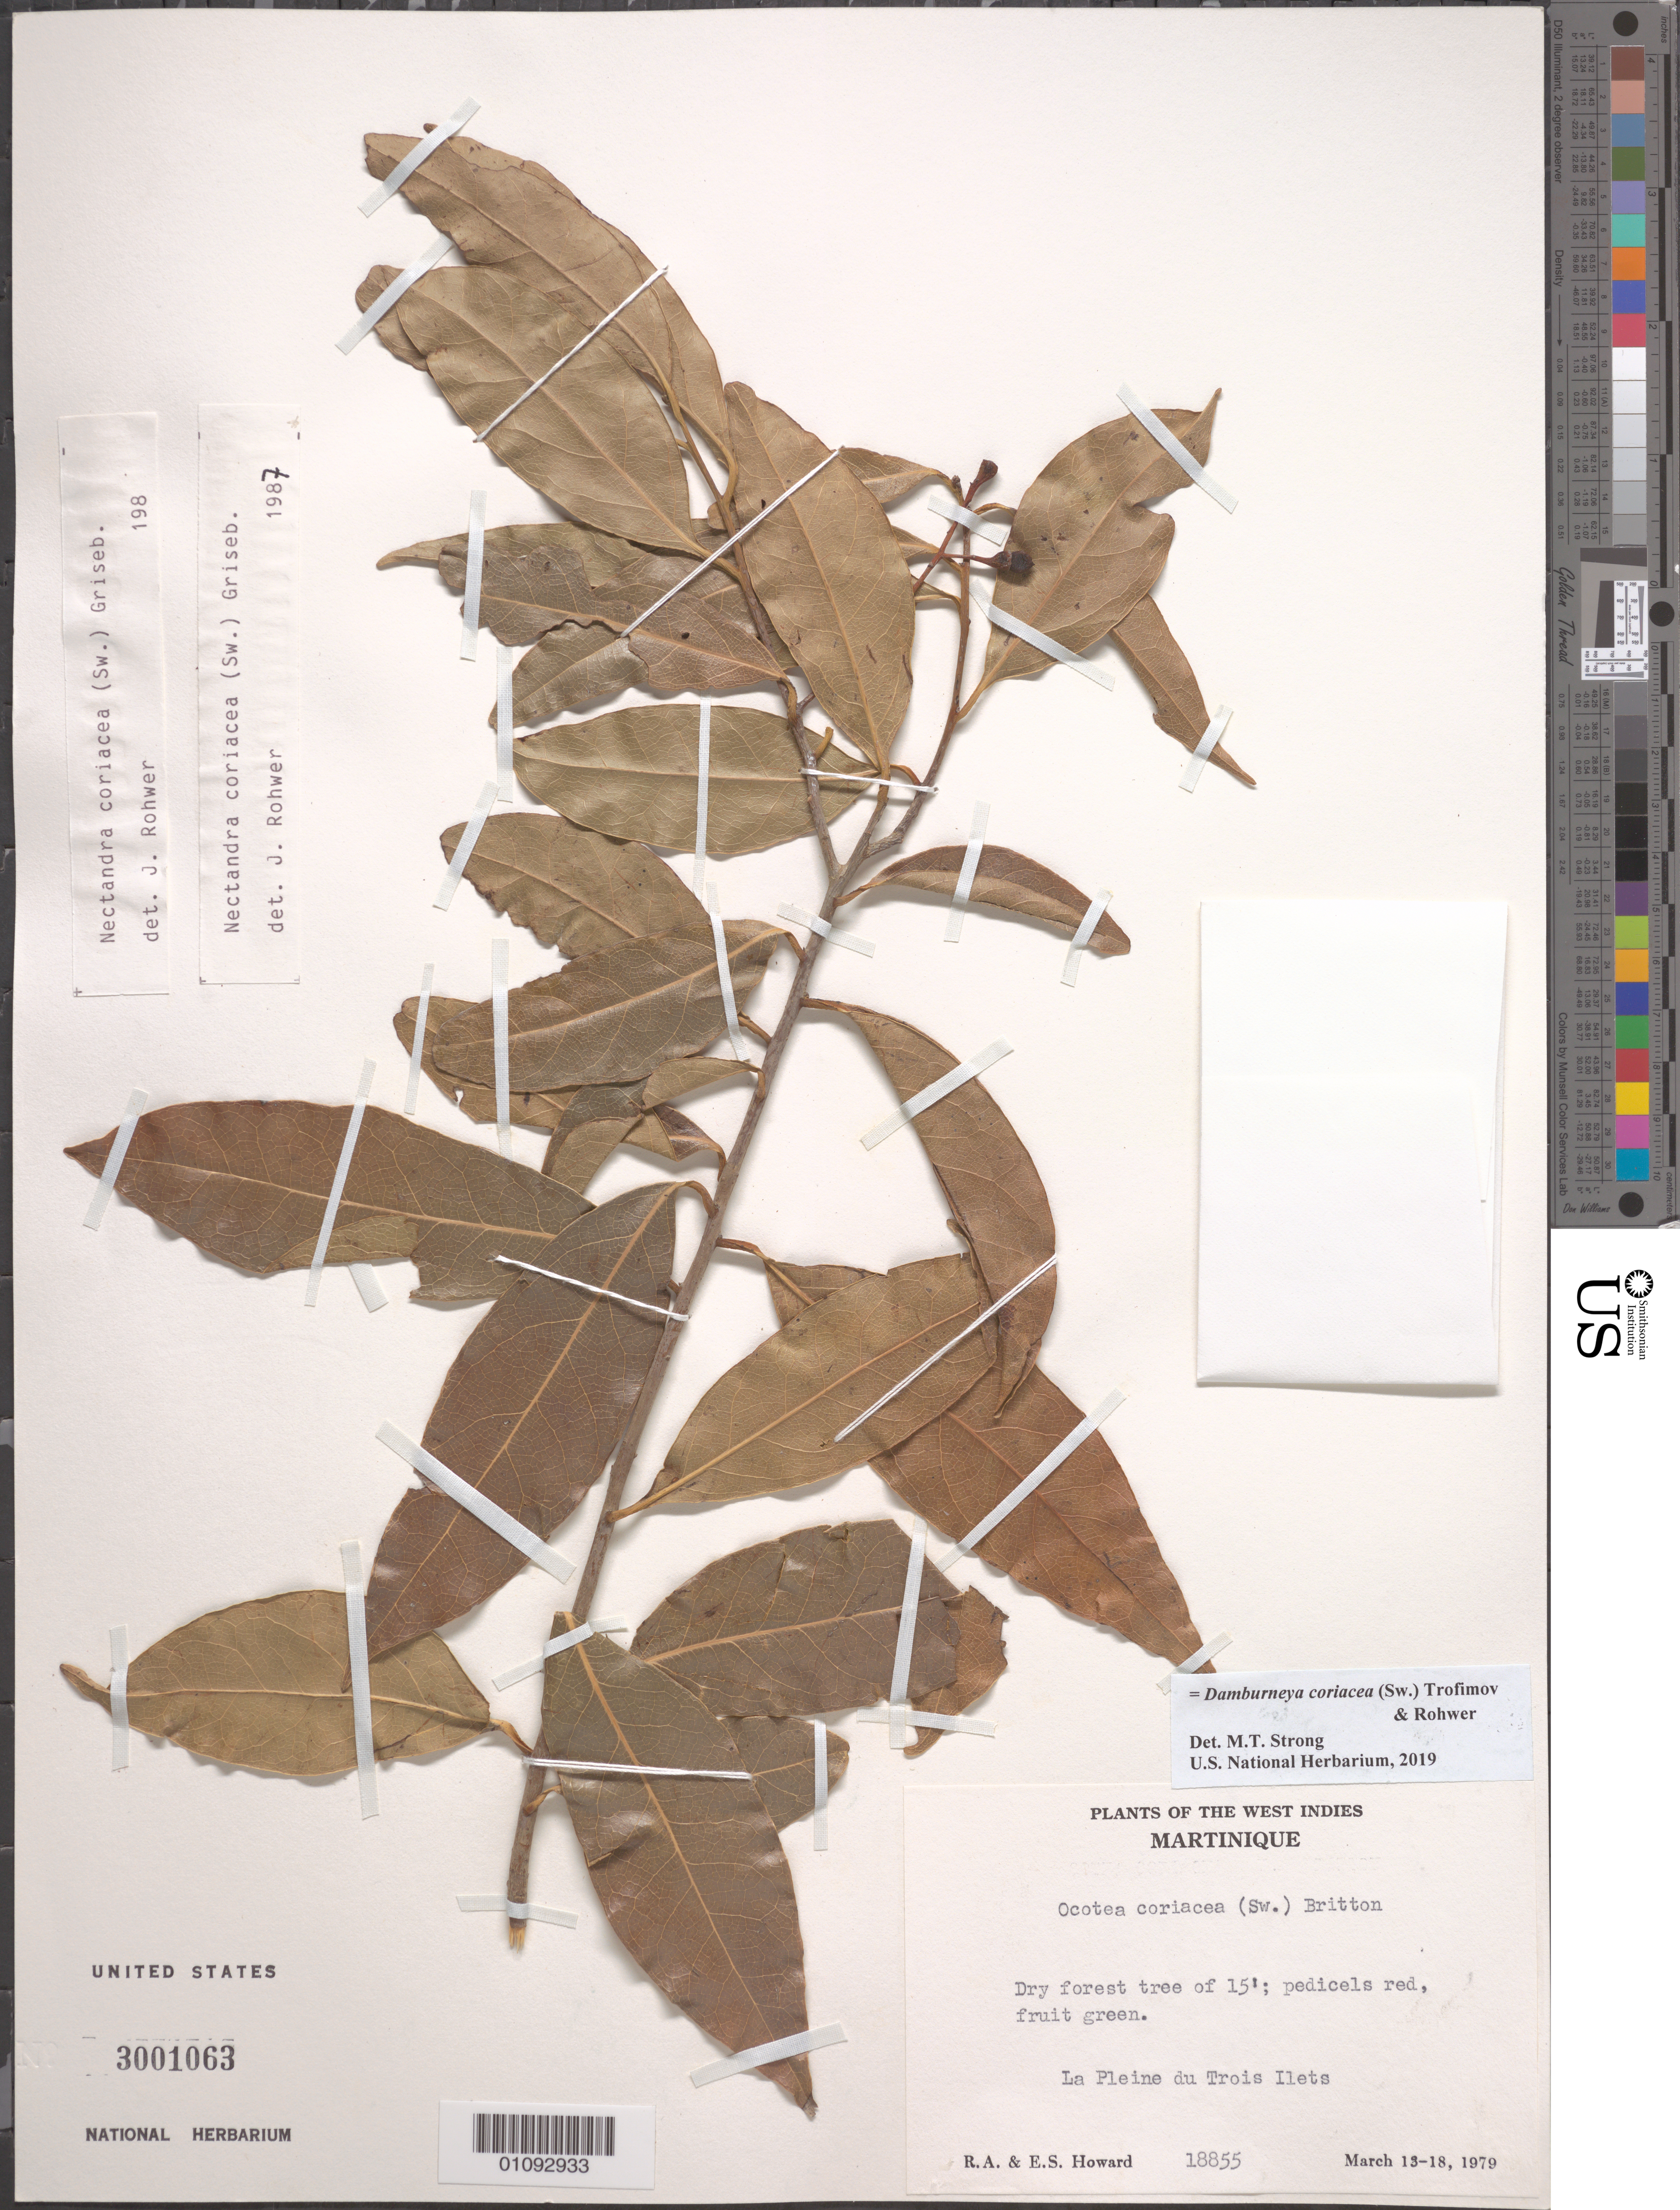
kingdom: Plantae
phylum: Tracheophyta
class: Magnoliopsida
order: Laurales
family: Lauraceae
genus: Damburneya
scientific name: Damburneya coriacea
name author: (Sw.) Trofimov & Rohwer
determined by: Strong, M. T., (US), Smithsonian Institution - National Museum of Natural History (UNITED STATES)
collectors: R. A. Howard & E. S. Howard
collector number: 18855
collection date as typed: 13 Mar 1979 to 18 Mar 1979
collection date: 1979-03-13/1979-03-18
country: Martinique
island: Martinique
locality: La Pleine du Trois Ilets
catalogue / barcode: US 3001063